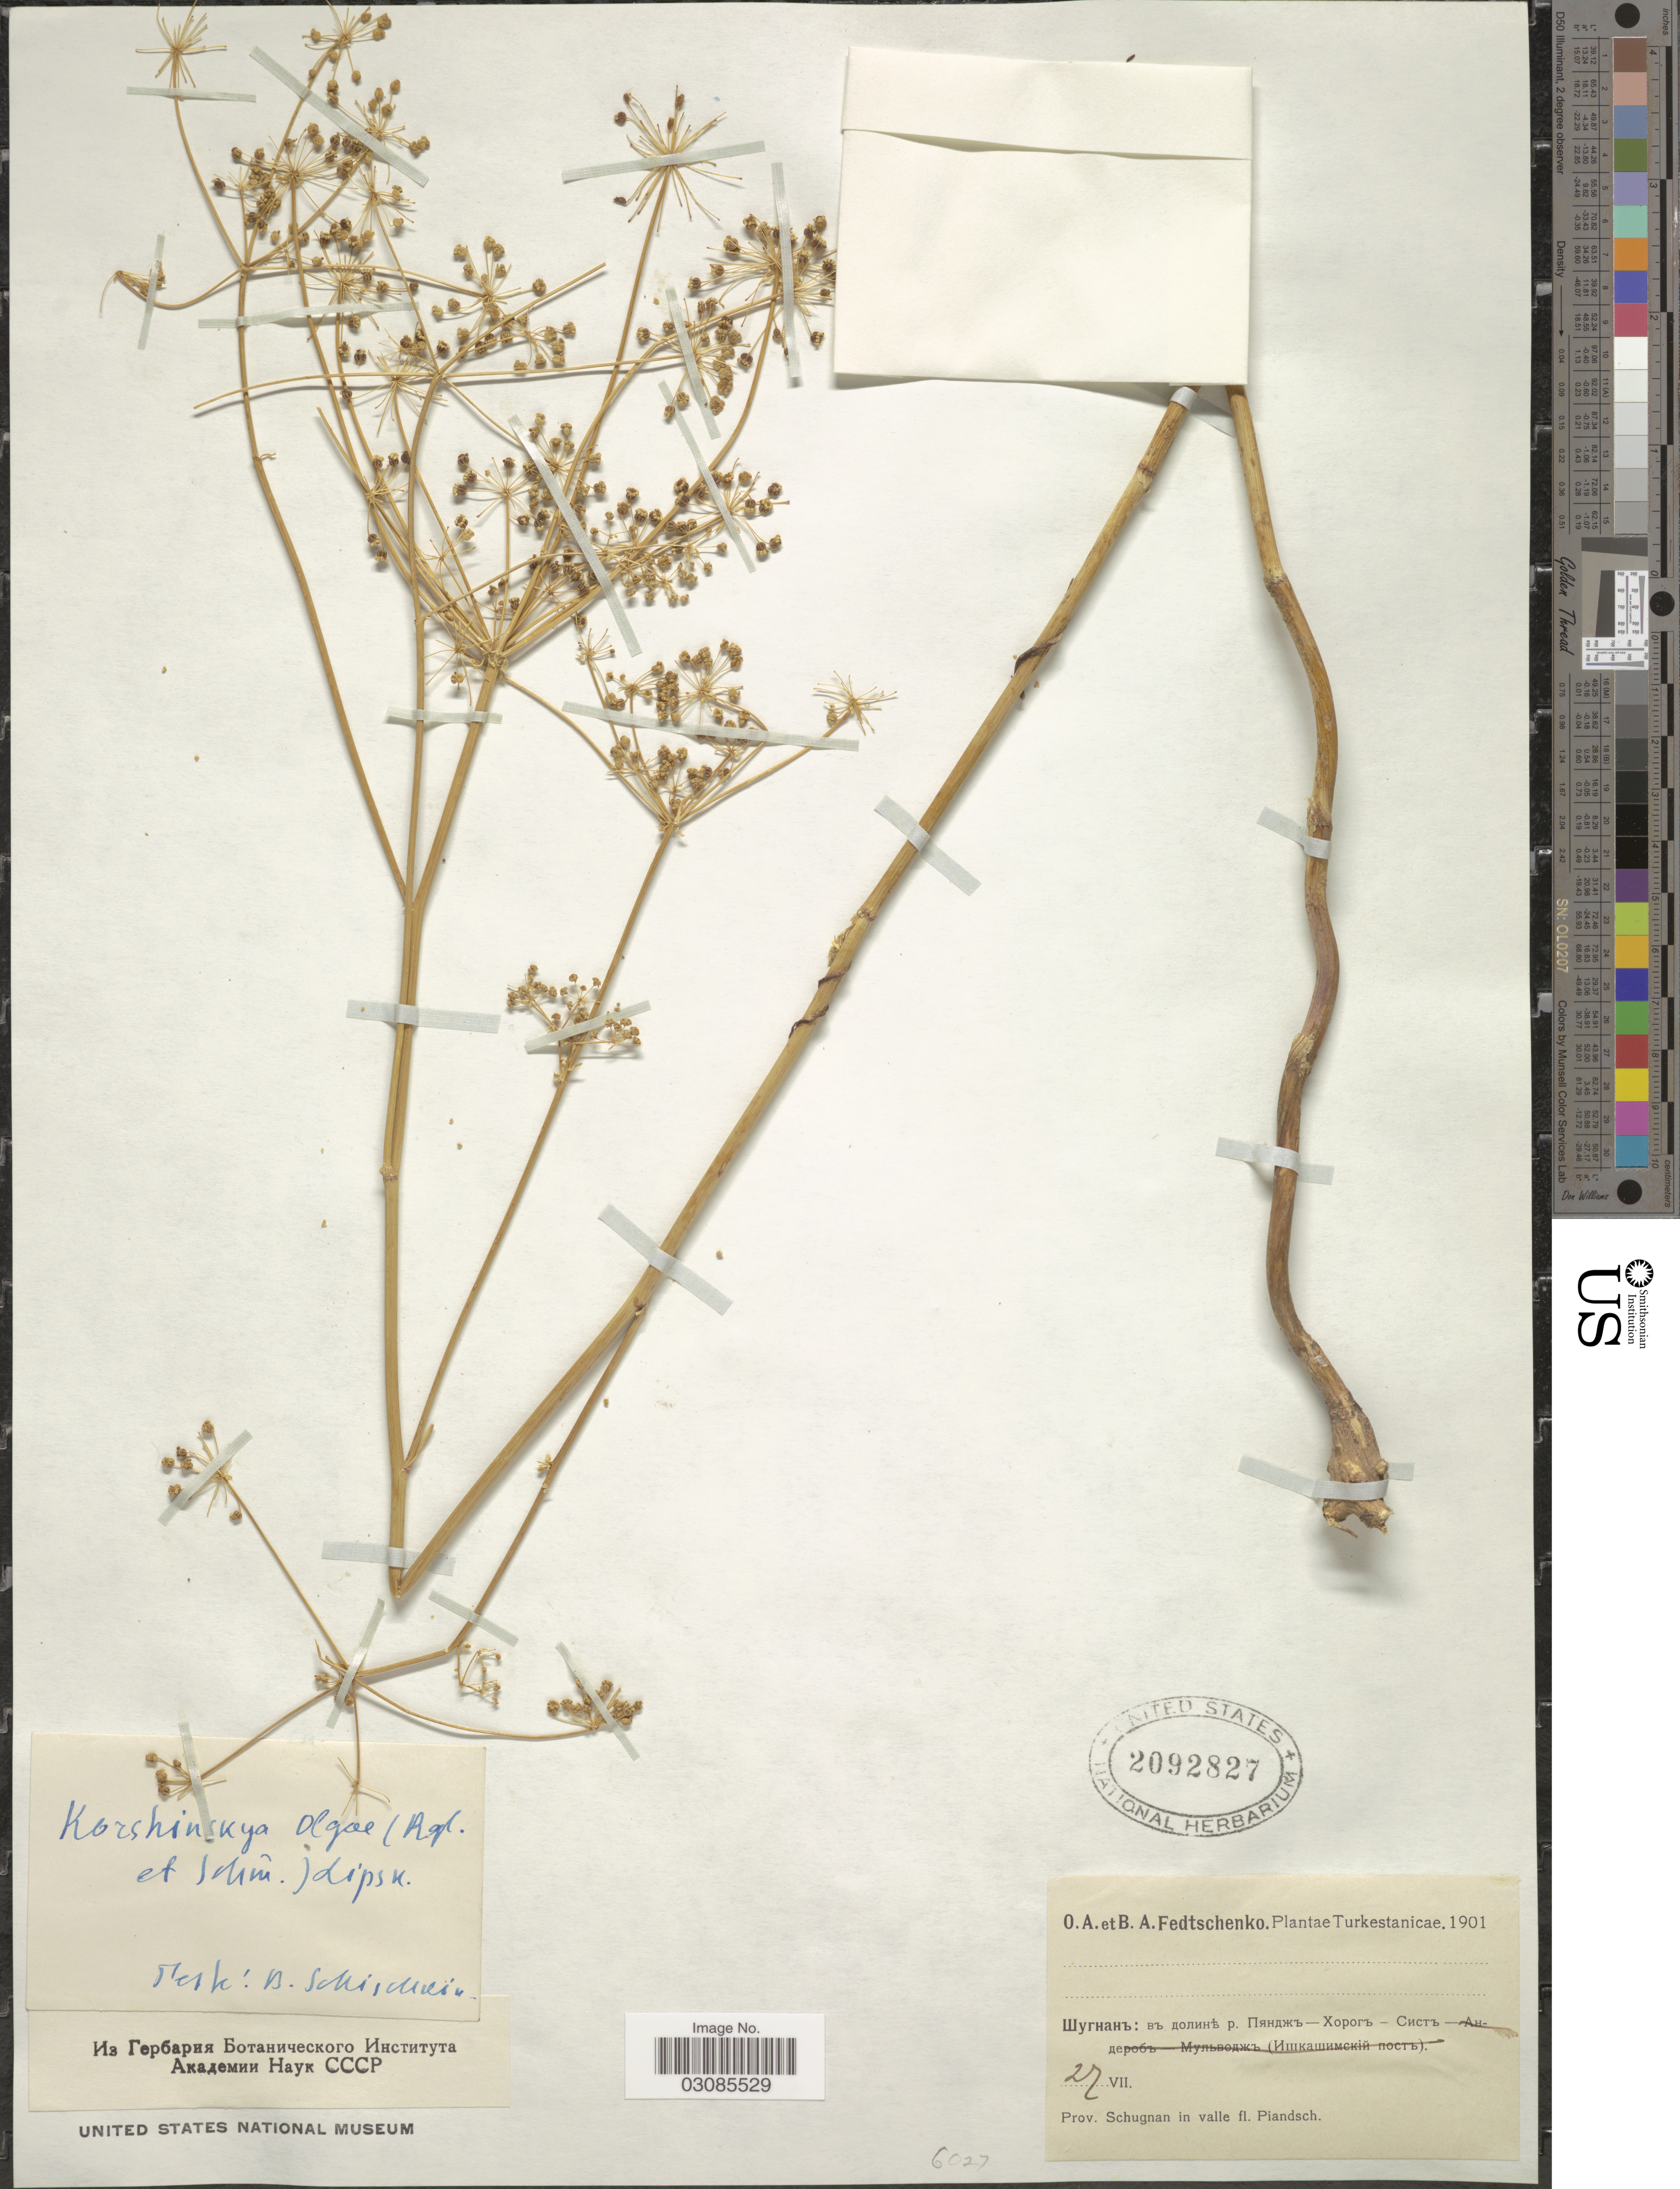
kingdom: Plantae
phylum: Tracheophyta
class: Magnoliopsida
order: Apiales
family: Apiaceae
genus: Korshinskia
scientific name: Korshinskia olgae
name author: (Regel & Schmalh.) Lipsky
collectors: O. A. Fedtschenko & B. A. Fedtschenko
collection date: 1901-07-27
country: Tajikistan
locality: Turkestanicae. Prov. Schugnan in valle fl. Piandsch. Korshinskya Olgoe (Rgol. et Sdim.) [interpreted] Lipsk.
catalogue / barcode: US 2092827